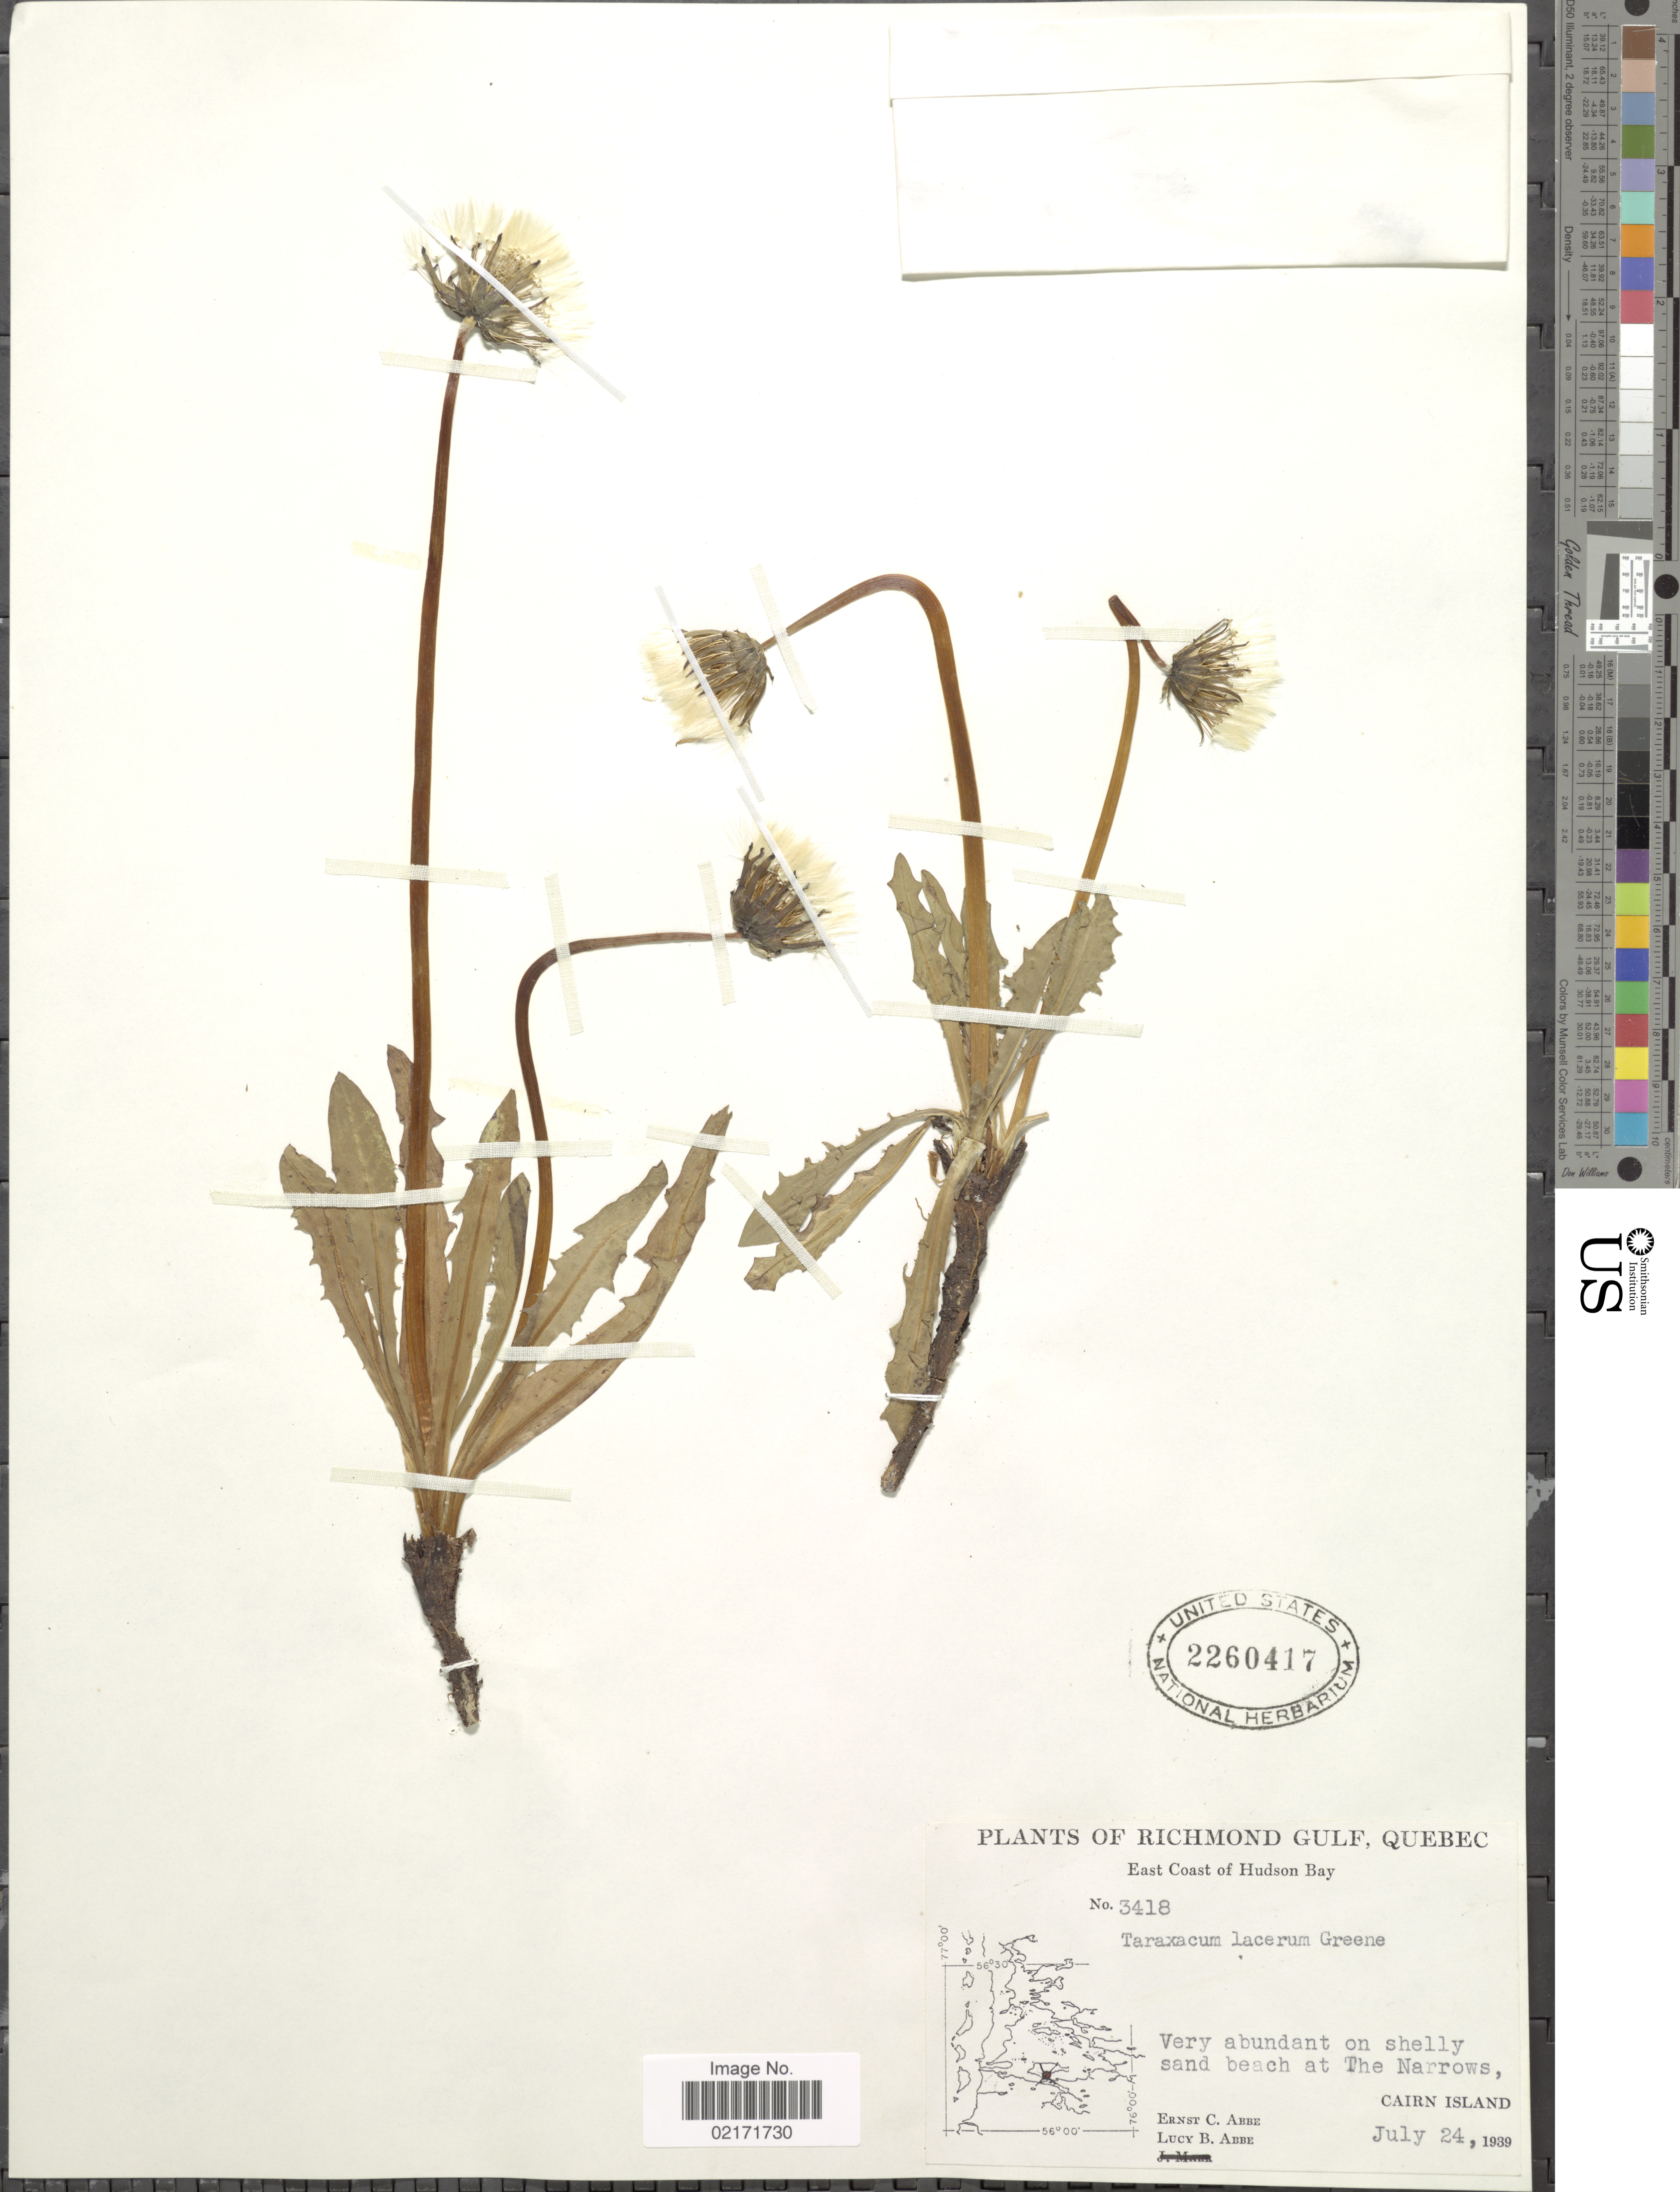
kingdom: Plantae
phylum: Tracheophyta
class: Magnoliopsida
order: Asterales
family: Asteraceae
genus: Taraxacum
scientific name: Taraxacum ceratophorum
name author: (Ledeb.) DC.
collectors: E. C. Abbe & L. B. Abbe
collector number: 3418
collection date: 1939-07-24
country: Canada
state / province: Quebec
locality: Richmond Gulf, Quebec. East Coast of Hudson Bay. Very abundant on shelly sand beach at The Narrows, Cairn Island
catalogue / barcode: US 2260417